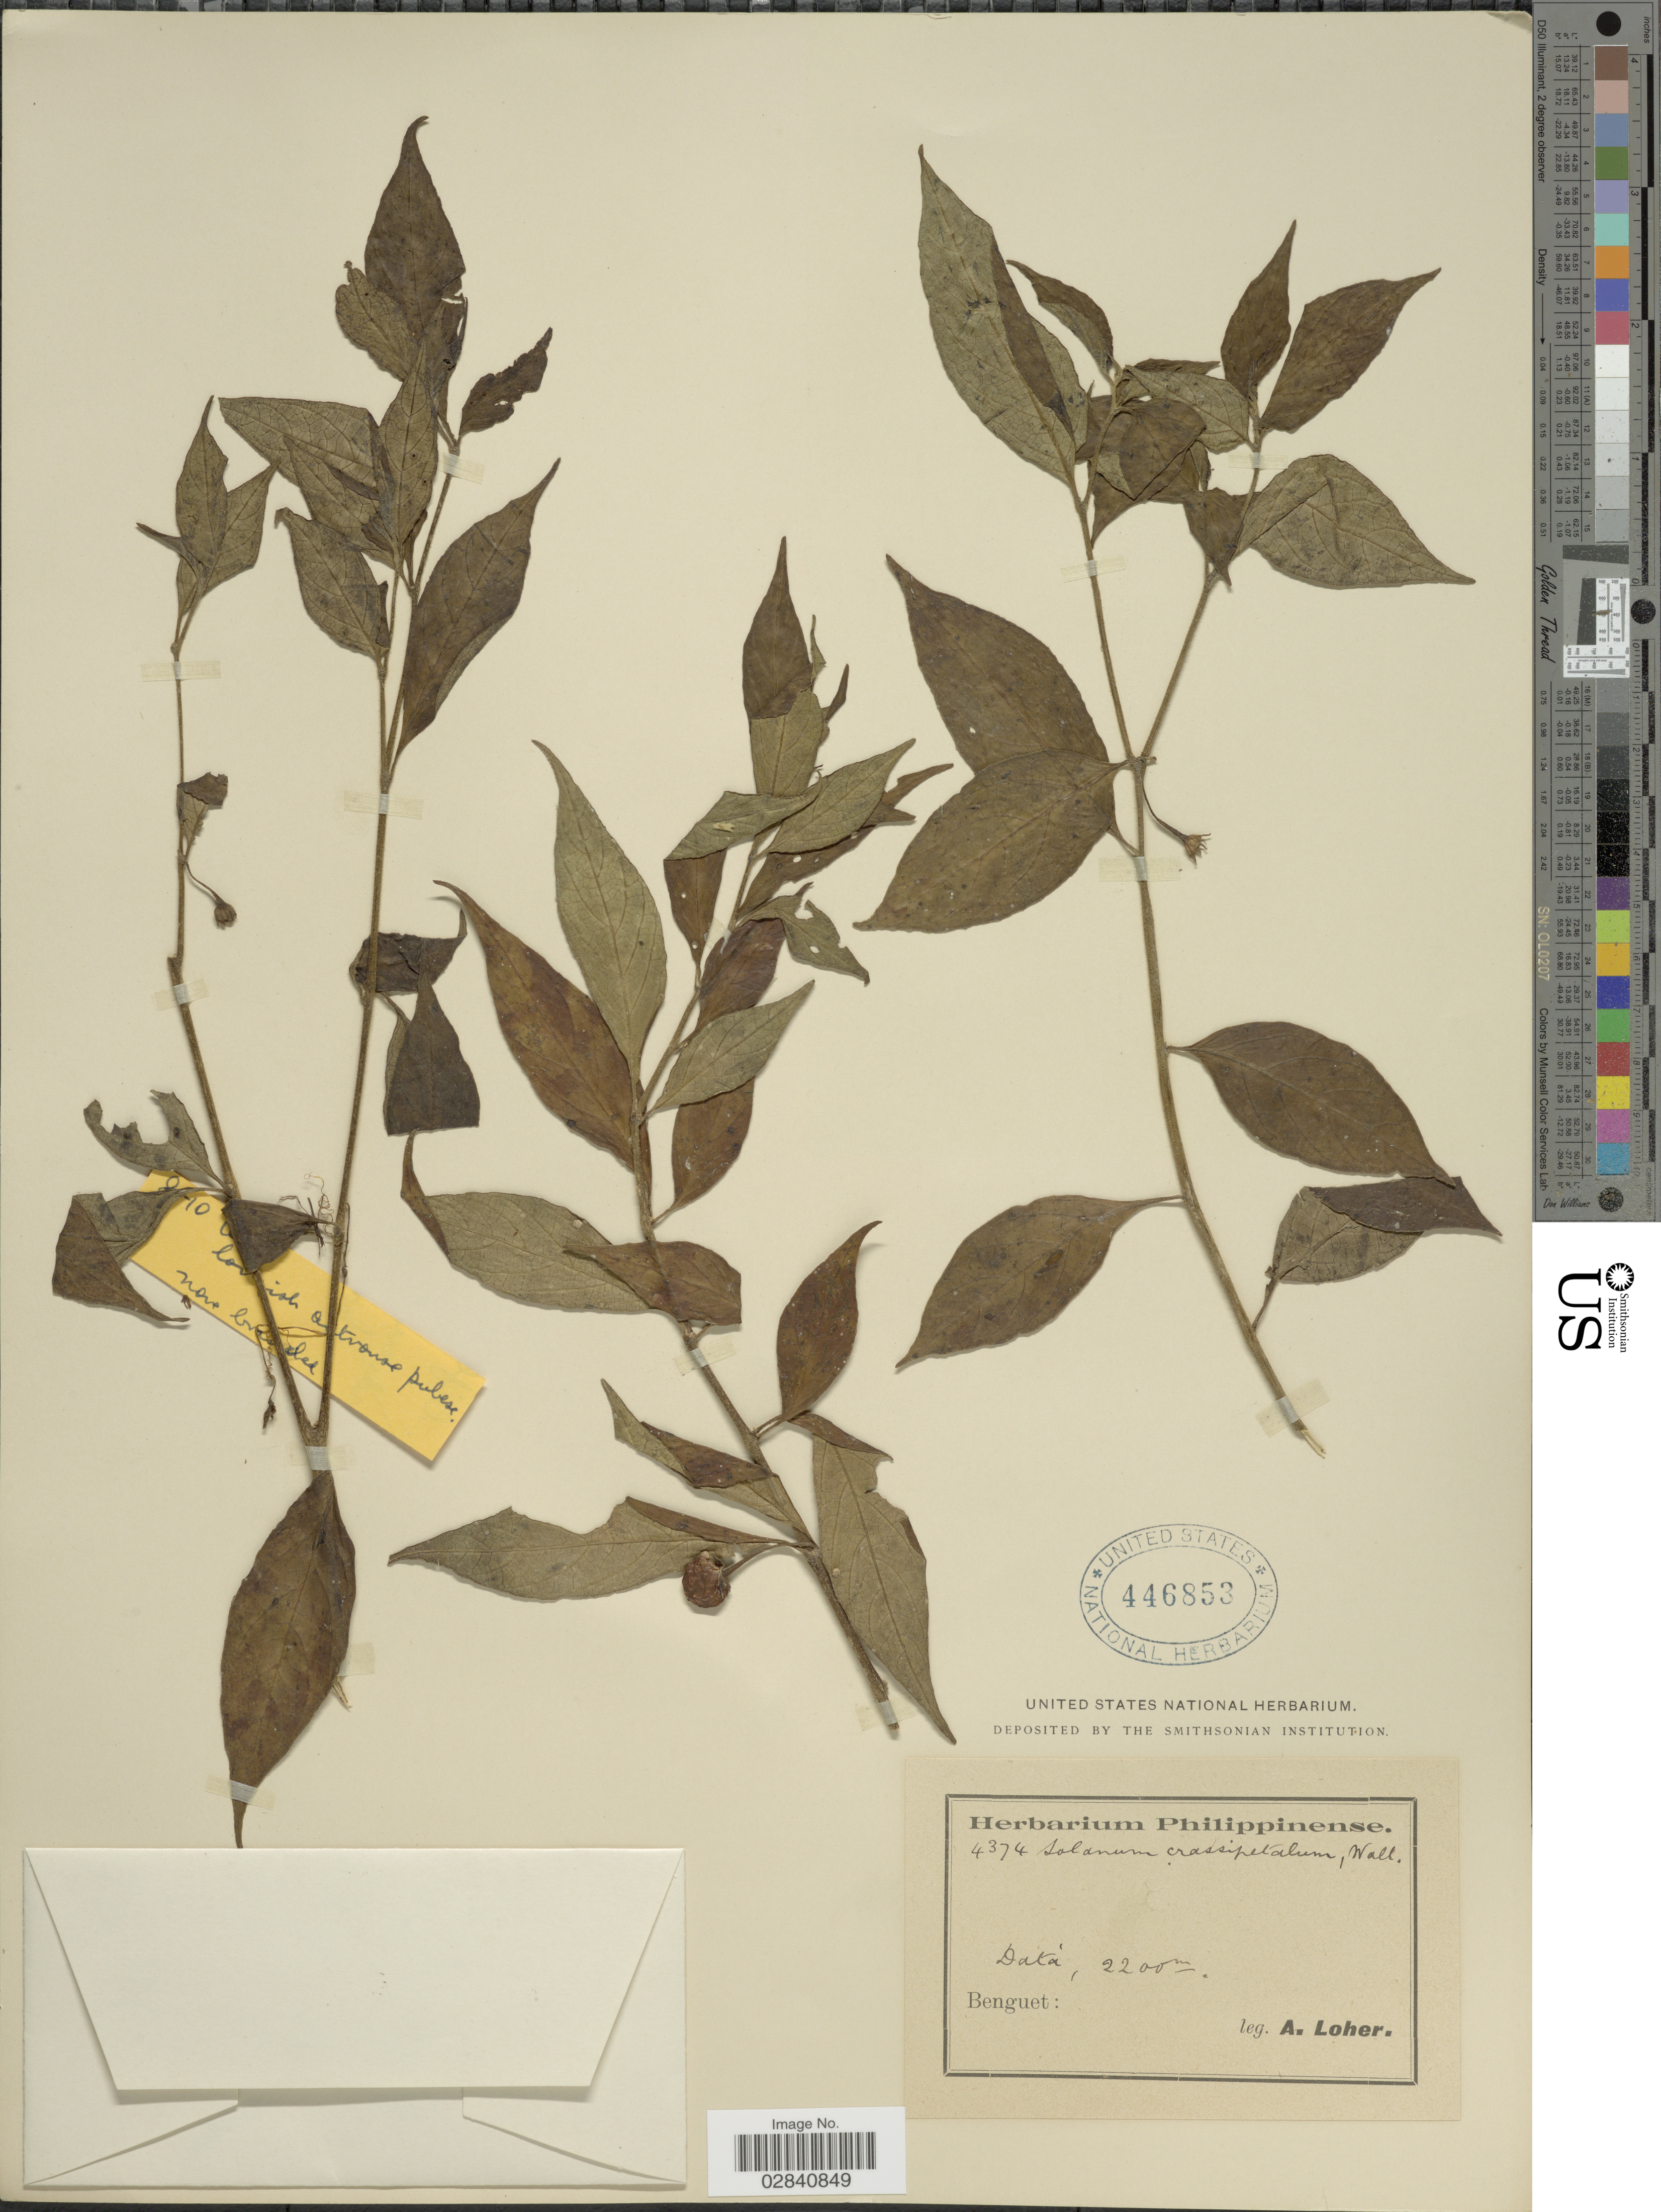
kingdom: Plantae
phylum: Tracheophyta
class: Magnoliopsida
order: Solanales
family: Solanaceae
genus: Lycianthes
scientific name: Lycianthes biflora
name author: (Lour.) Bitter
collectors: A. Loher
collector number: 4374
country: Philippines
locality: Benguet. Datà.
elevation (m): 2200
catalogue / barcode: US 446853